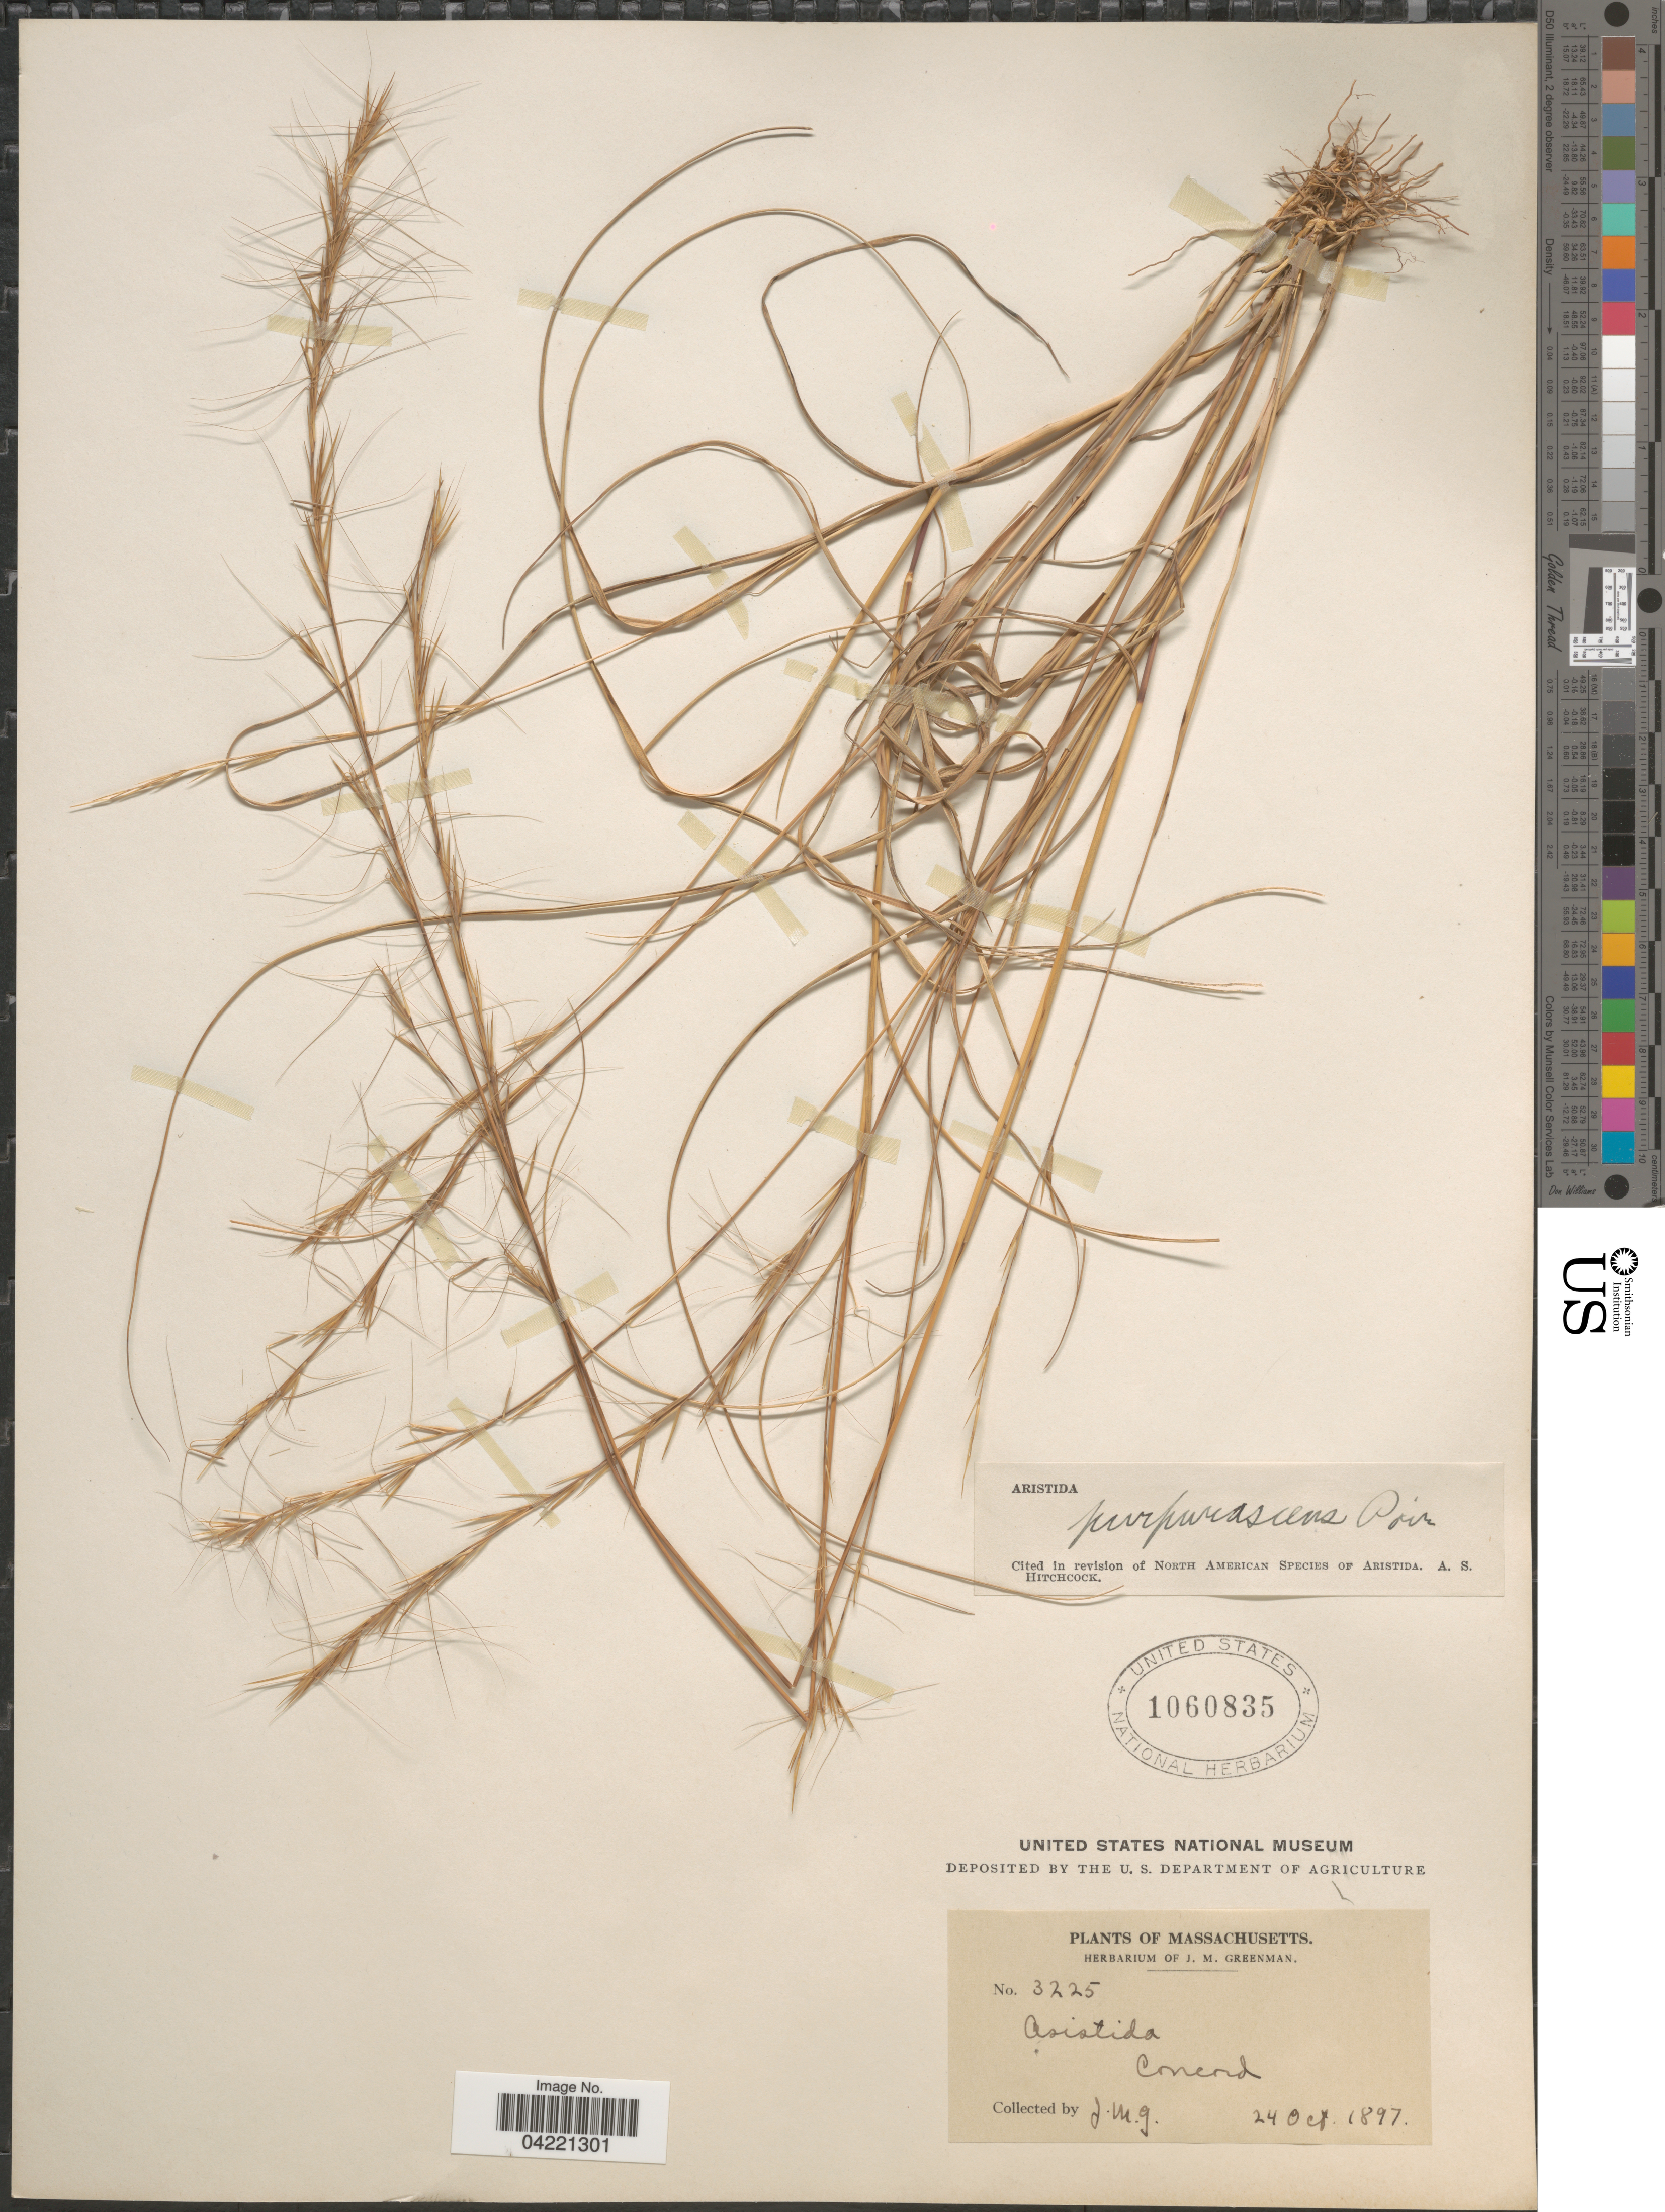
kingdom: Plantae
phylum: Tracheophyta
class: Liliopsida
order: Poales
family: Poaceae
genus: Aristida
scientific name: Aristida purpurascens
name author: Poir.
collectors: J. M. Greenman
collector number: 3225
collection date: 1897-10-24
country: United States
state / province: Massachusetts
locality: Concord.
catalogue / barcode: US 1060835